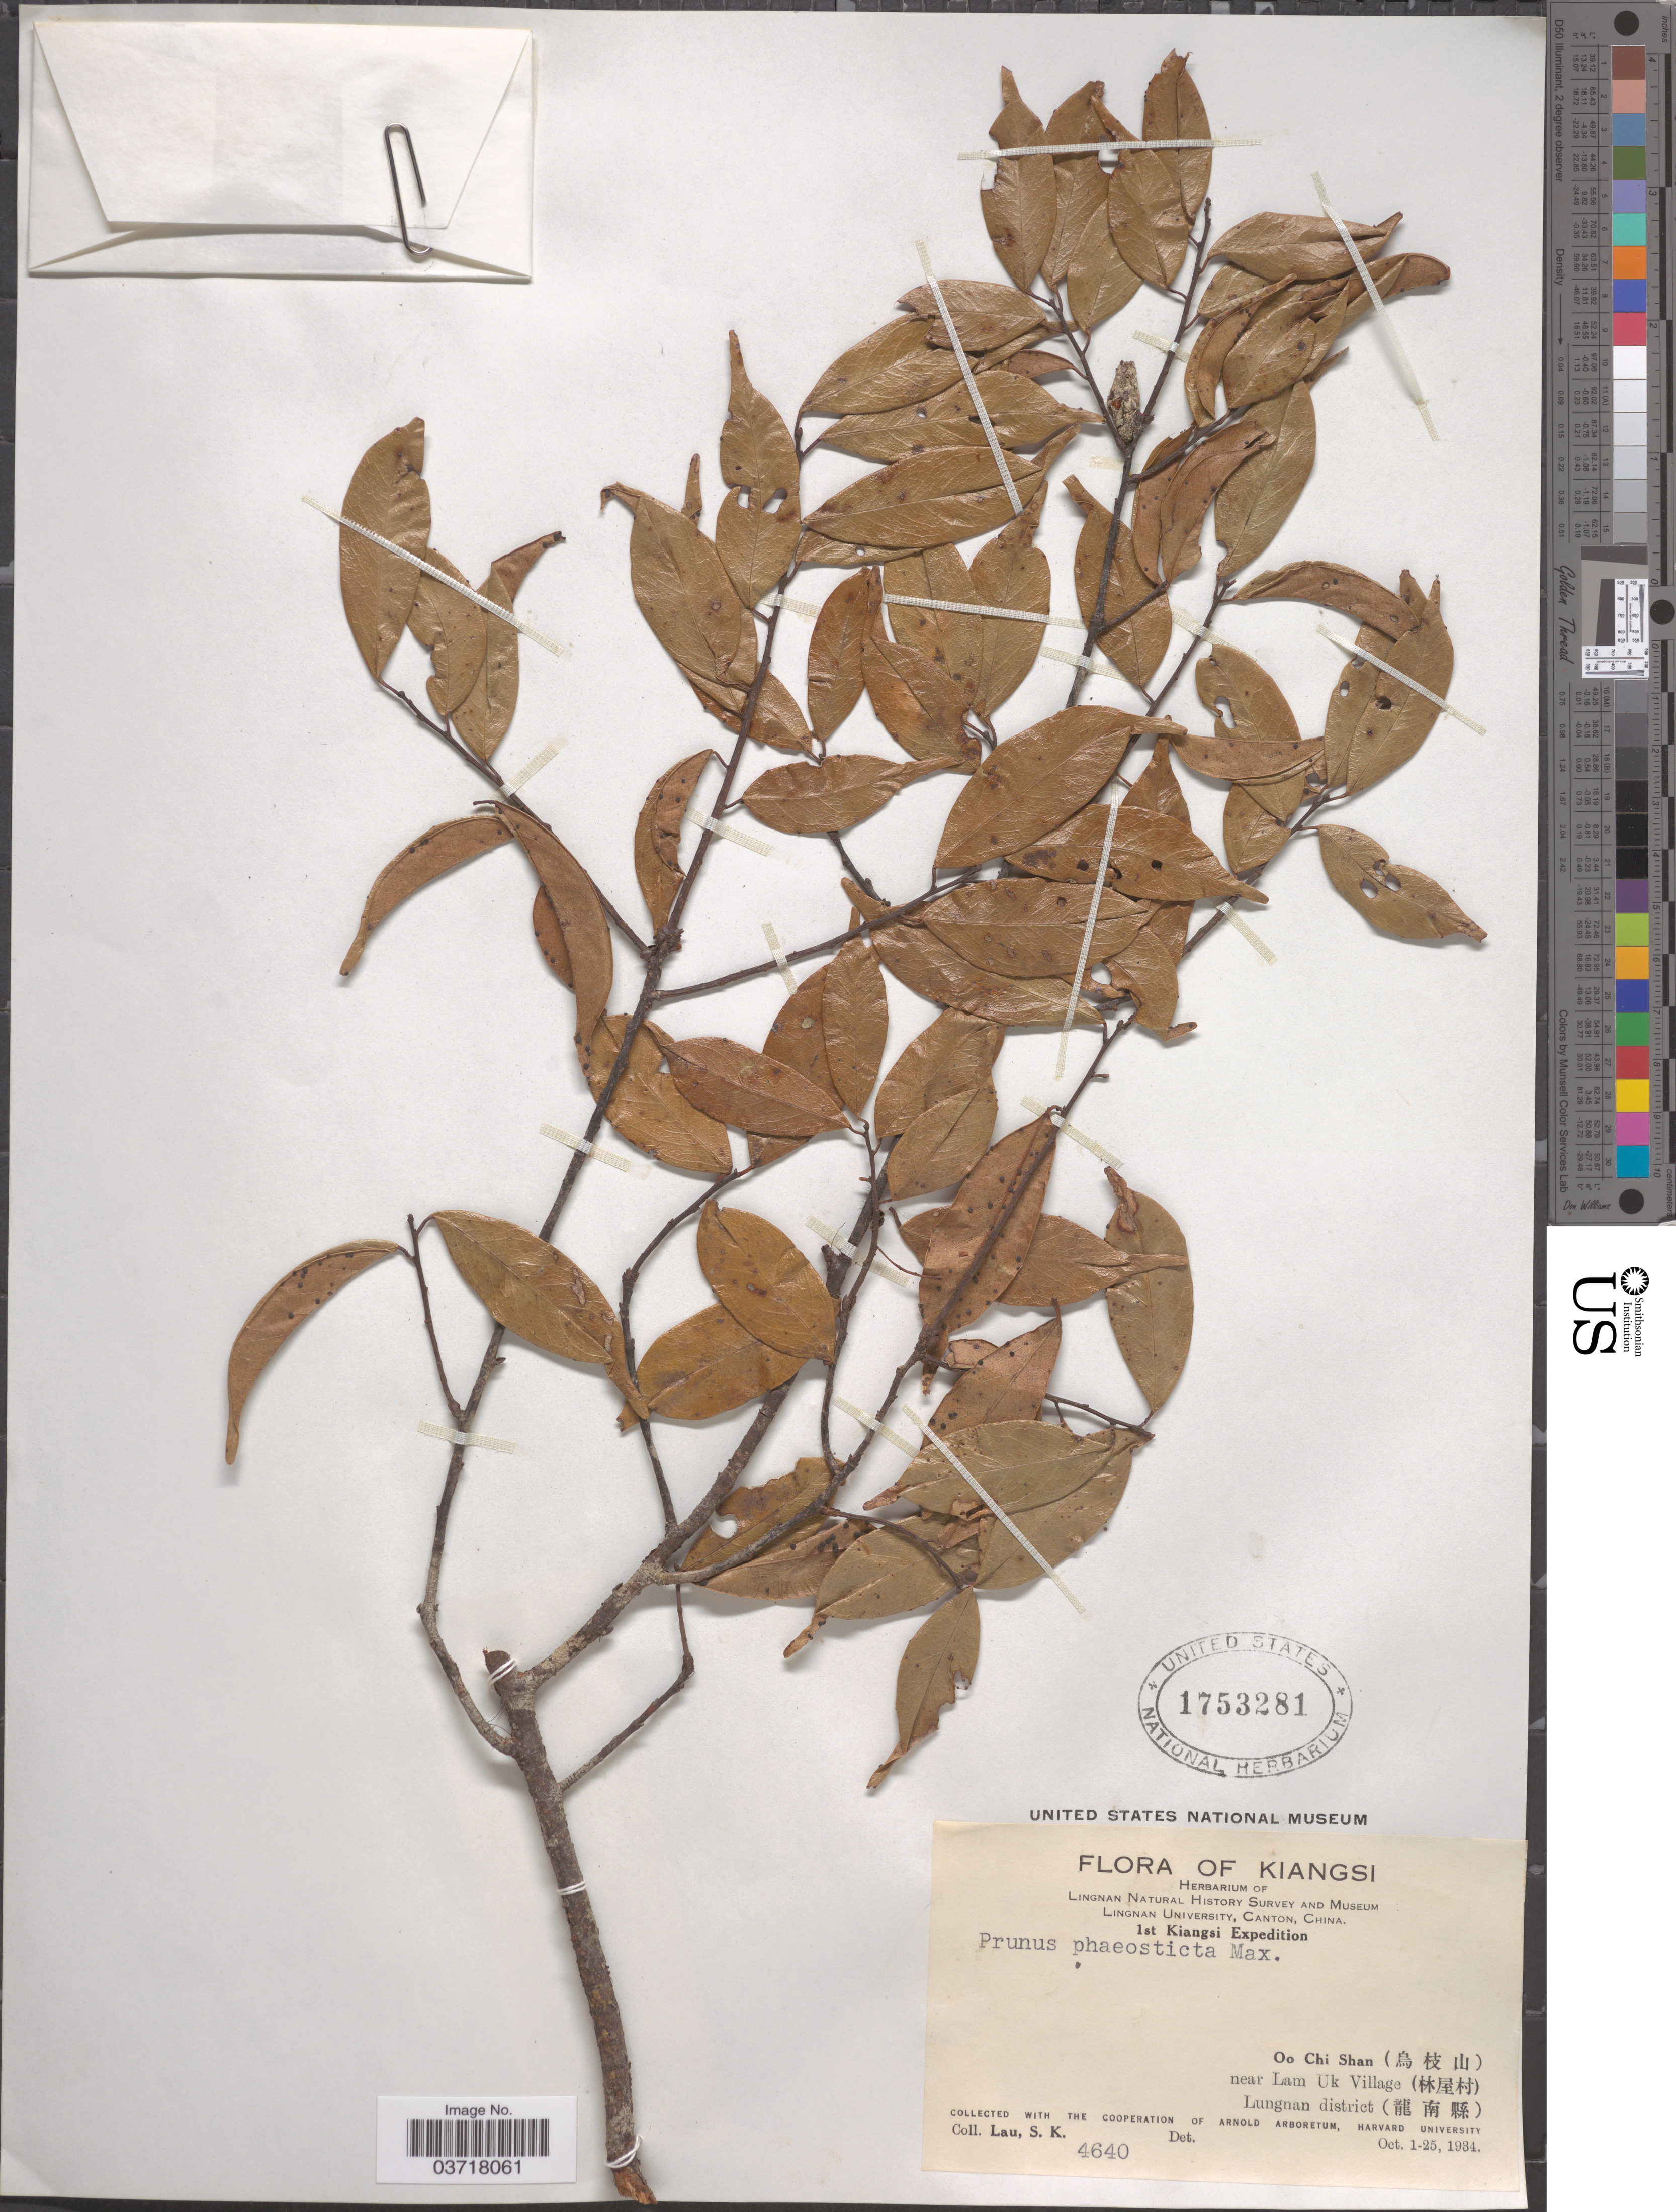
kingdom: Plantae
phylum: Tracheophyta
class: Magnoliopsida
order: Rosales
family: Rosaceae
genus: Prunus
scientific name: Prunus phaeosticta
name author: (Hance) Maxim.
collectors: S. K. Lau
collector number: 4640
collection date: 1934-10-01/1934-10-25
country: China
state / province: Jiangxi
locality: Kiangsi. Oo Chi Shan (X), near Lam Uk Village (X), Lunguan district (X).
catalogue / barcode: US 1753281